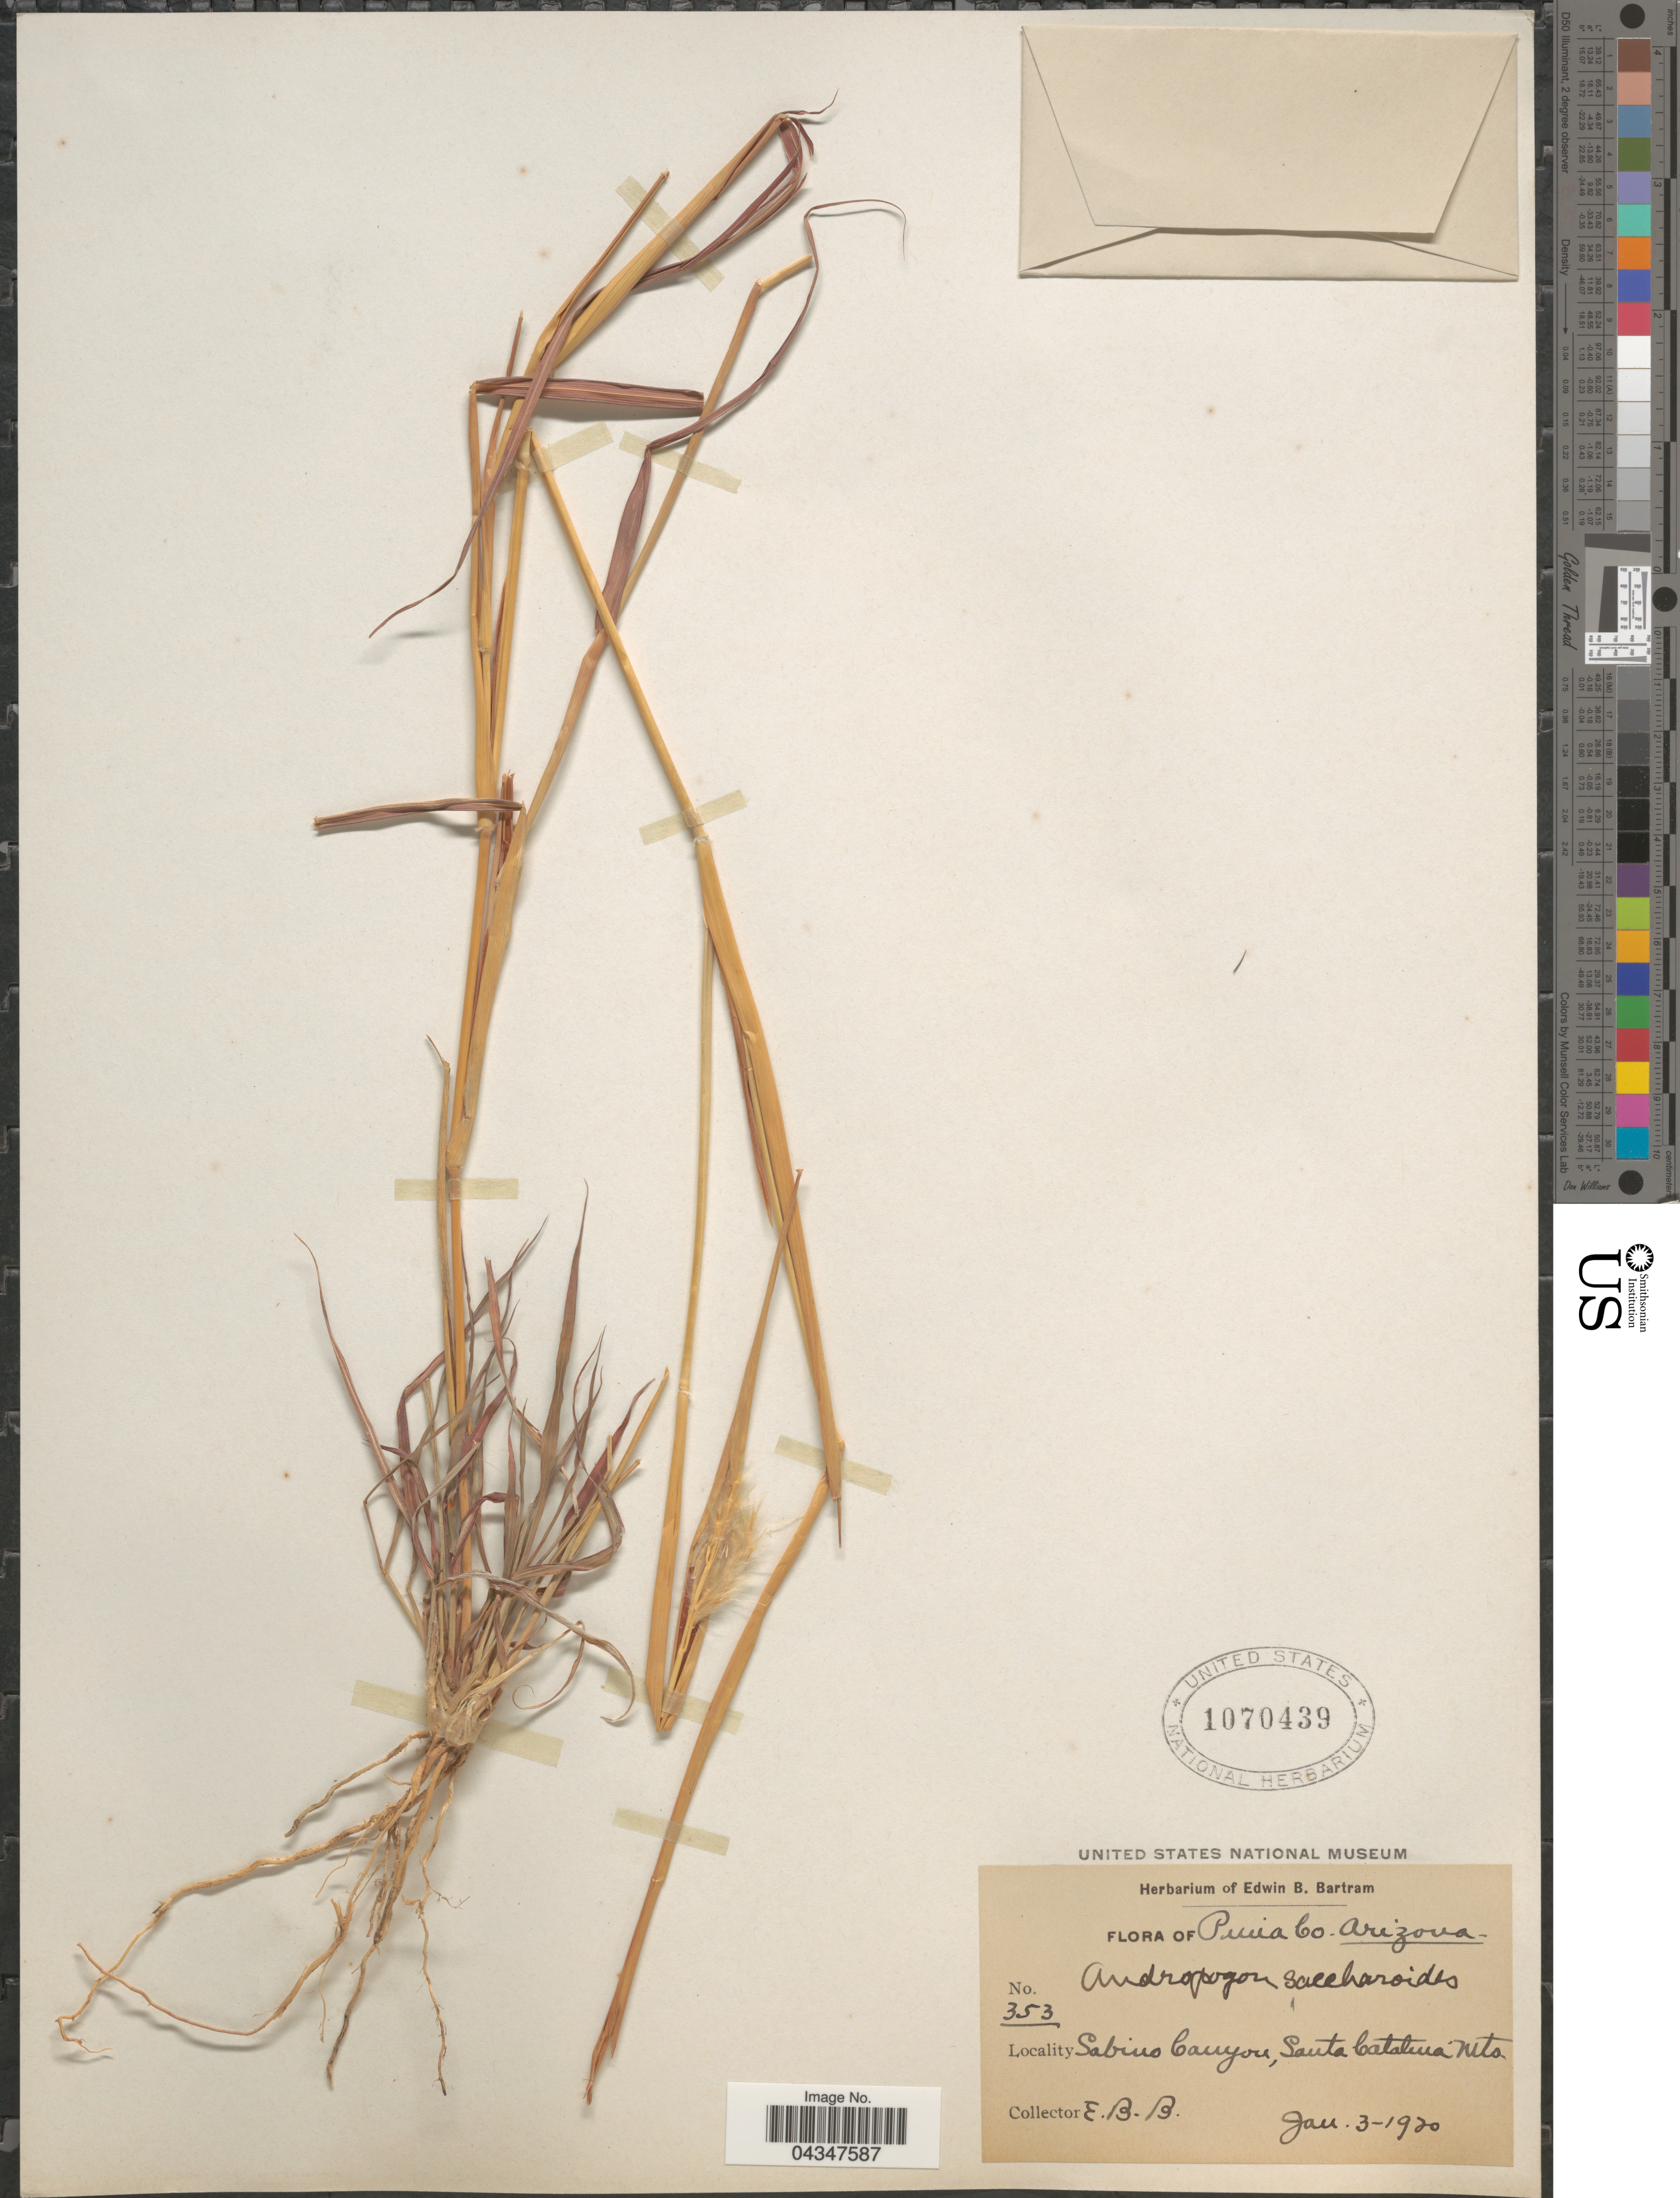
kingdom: Plantae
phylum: Tracheophyta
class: Liliopsida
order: Poales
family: Poaceae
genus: Bothriochloa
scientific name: Bothriochloa barbinodis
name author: (Lag.) Herter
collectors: E. B. Bartram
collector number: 353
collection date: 1920-01-03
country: United States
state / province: Arizona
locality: Pima Co. Sabino Canyon, Santa Catalina Mts.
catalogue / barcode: US 1070439